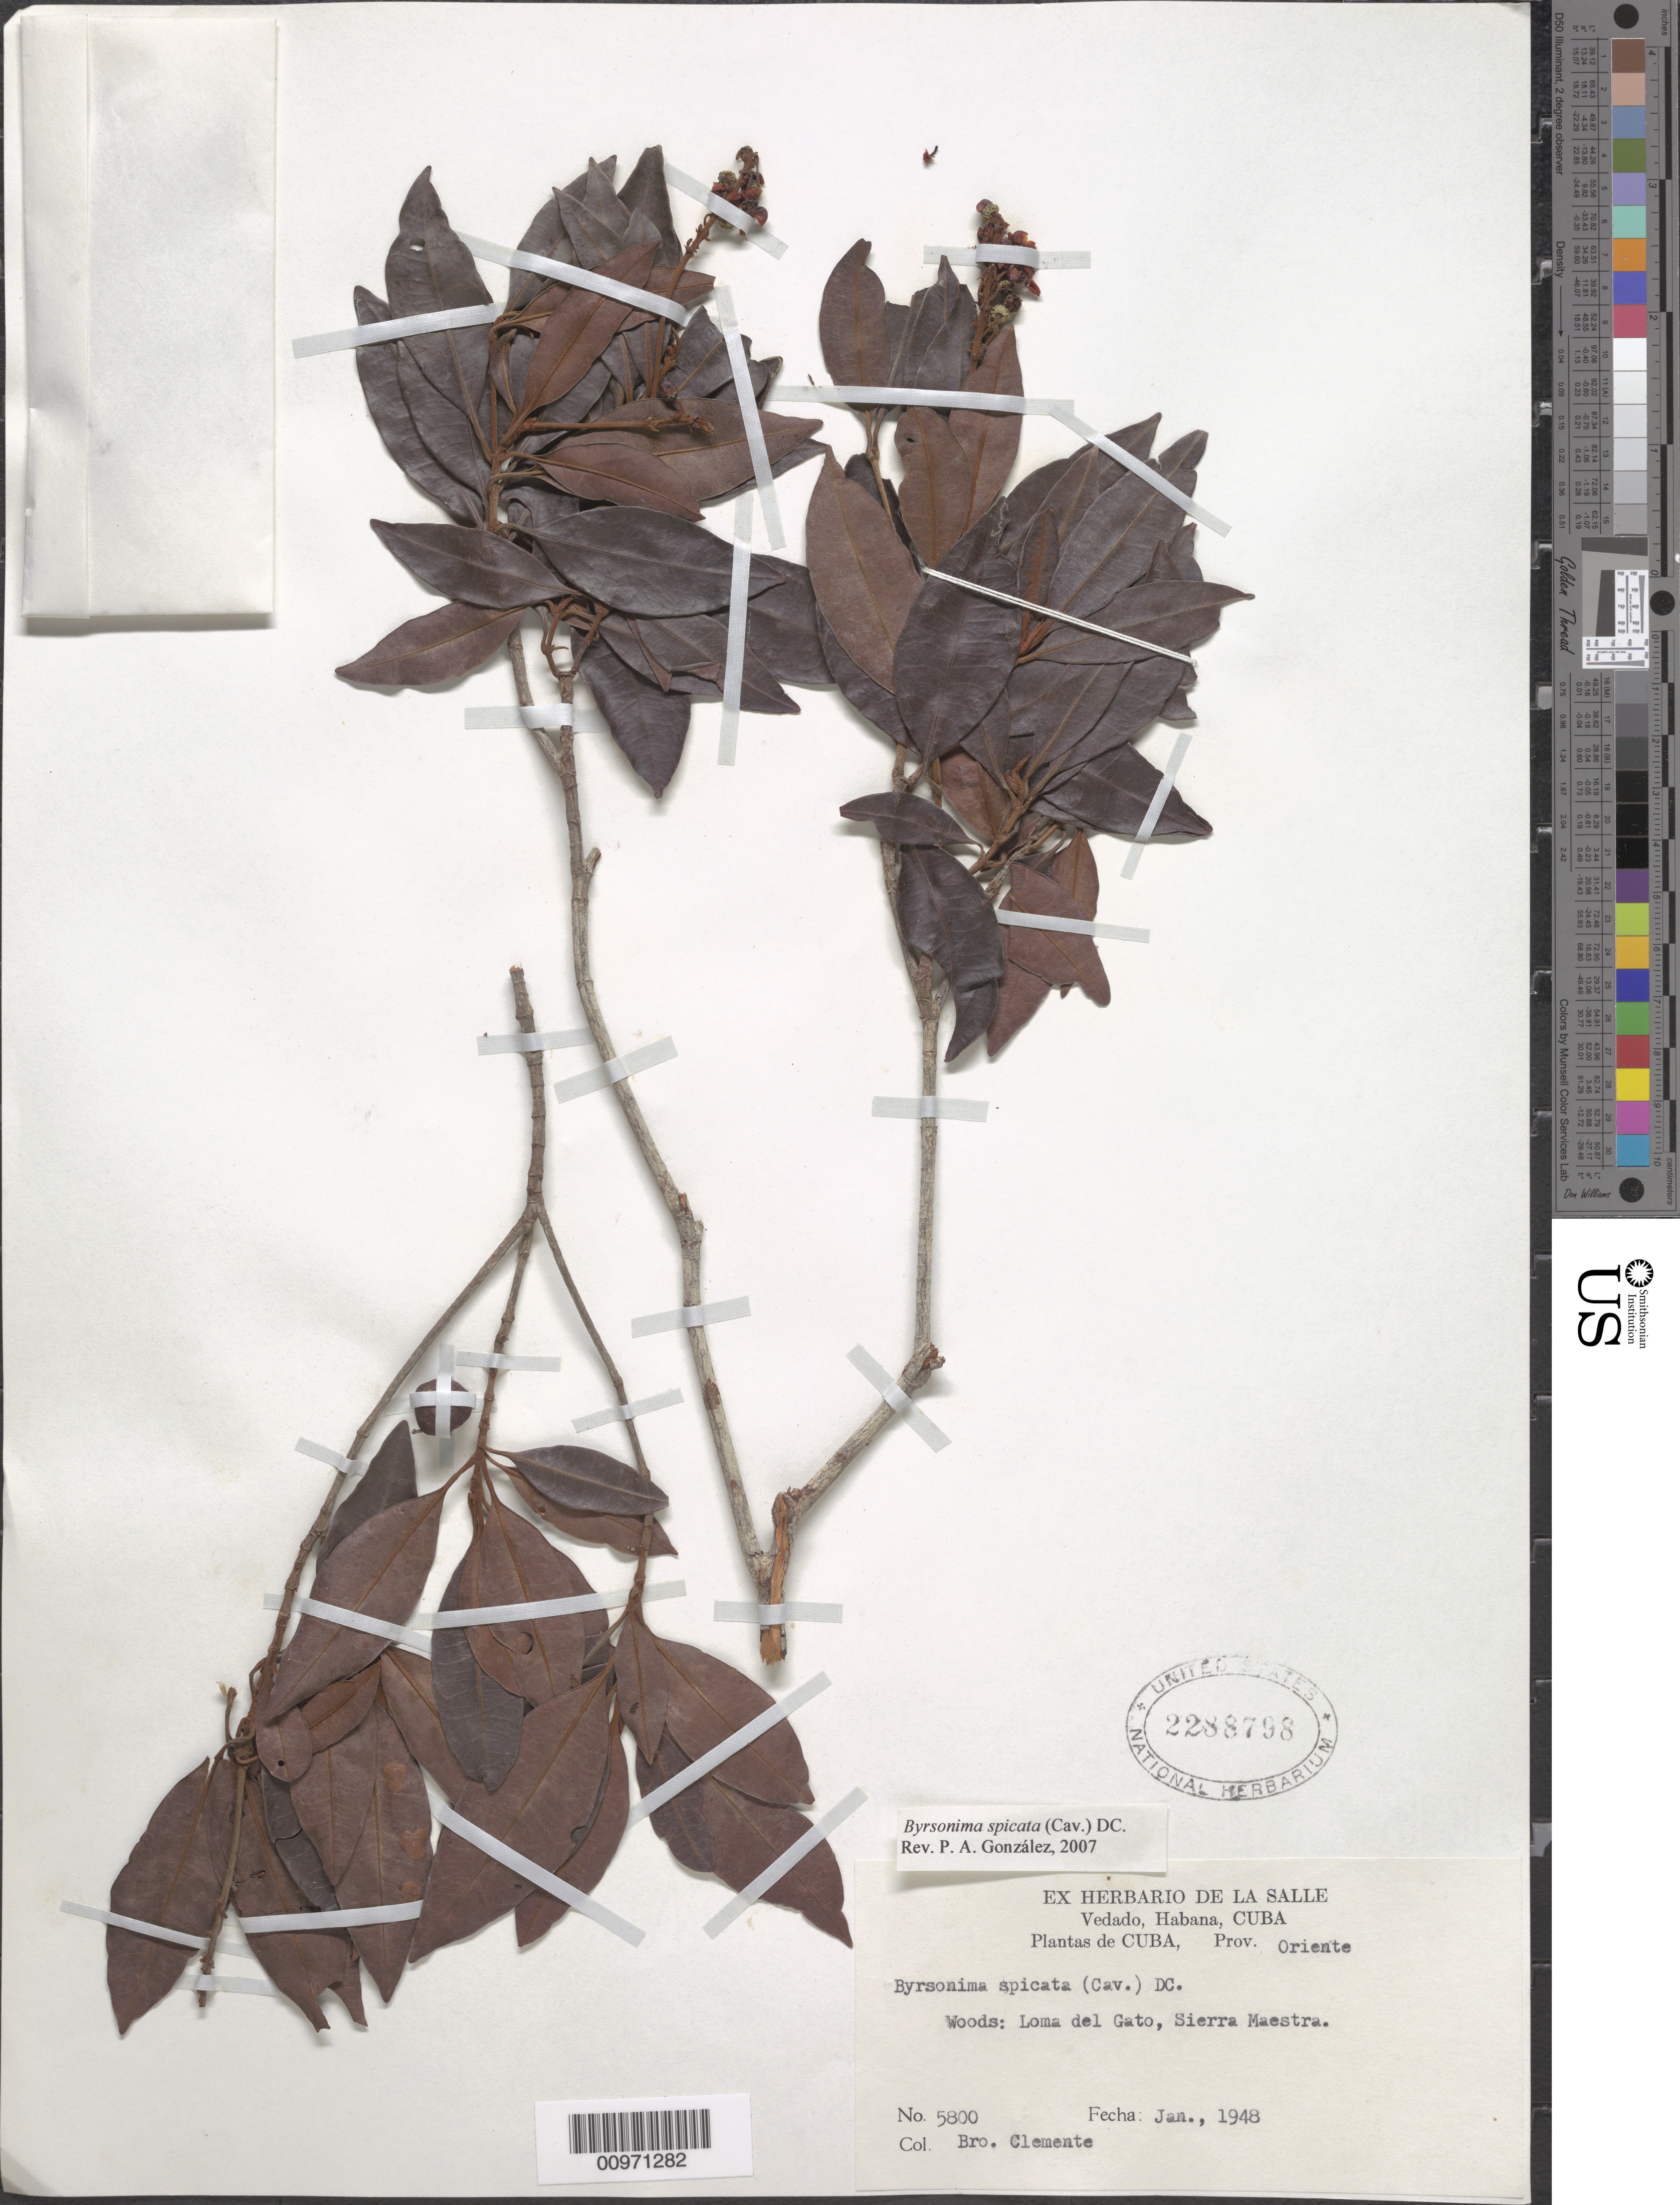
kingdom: Plantae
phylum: Tracheophyta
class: Magnoliopsida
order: Malpighiales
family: Malpighiaceae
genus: Byrsonima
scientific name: Byrsonima spicata (Cav.) DC.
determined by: González, P. A.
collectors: Bro. Clemente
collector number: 5800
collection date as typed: Jan 1948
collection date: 1948-01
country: Cuba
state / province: Oriente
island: Cuba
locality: Loma del Gato, Sierra Maestra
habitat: Woods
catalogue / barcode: US 2288798